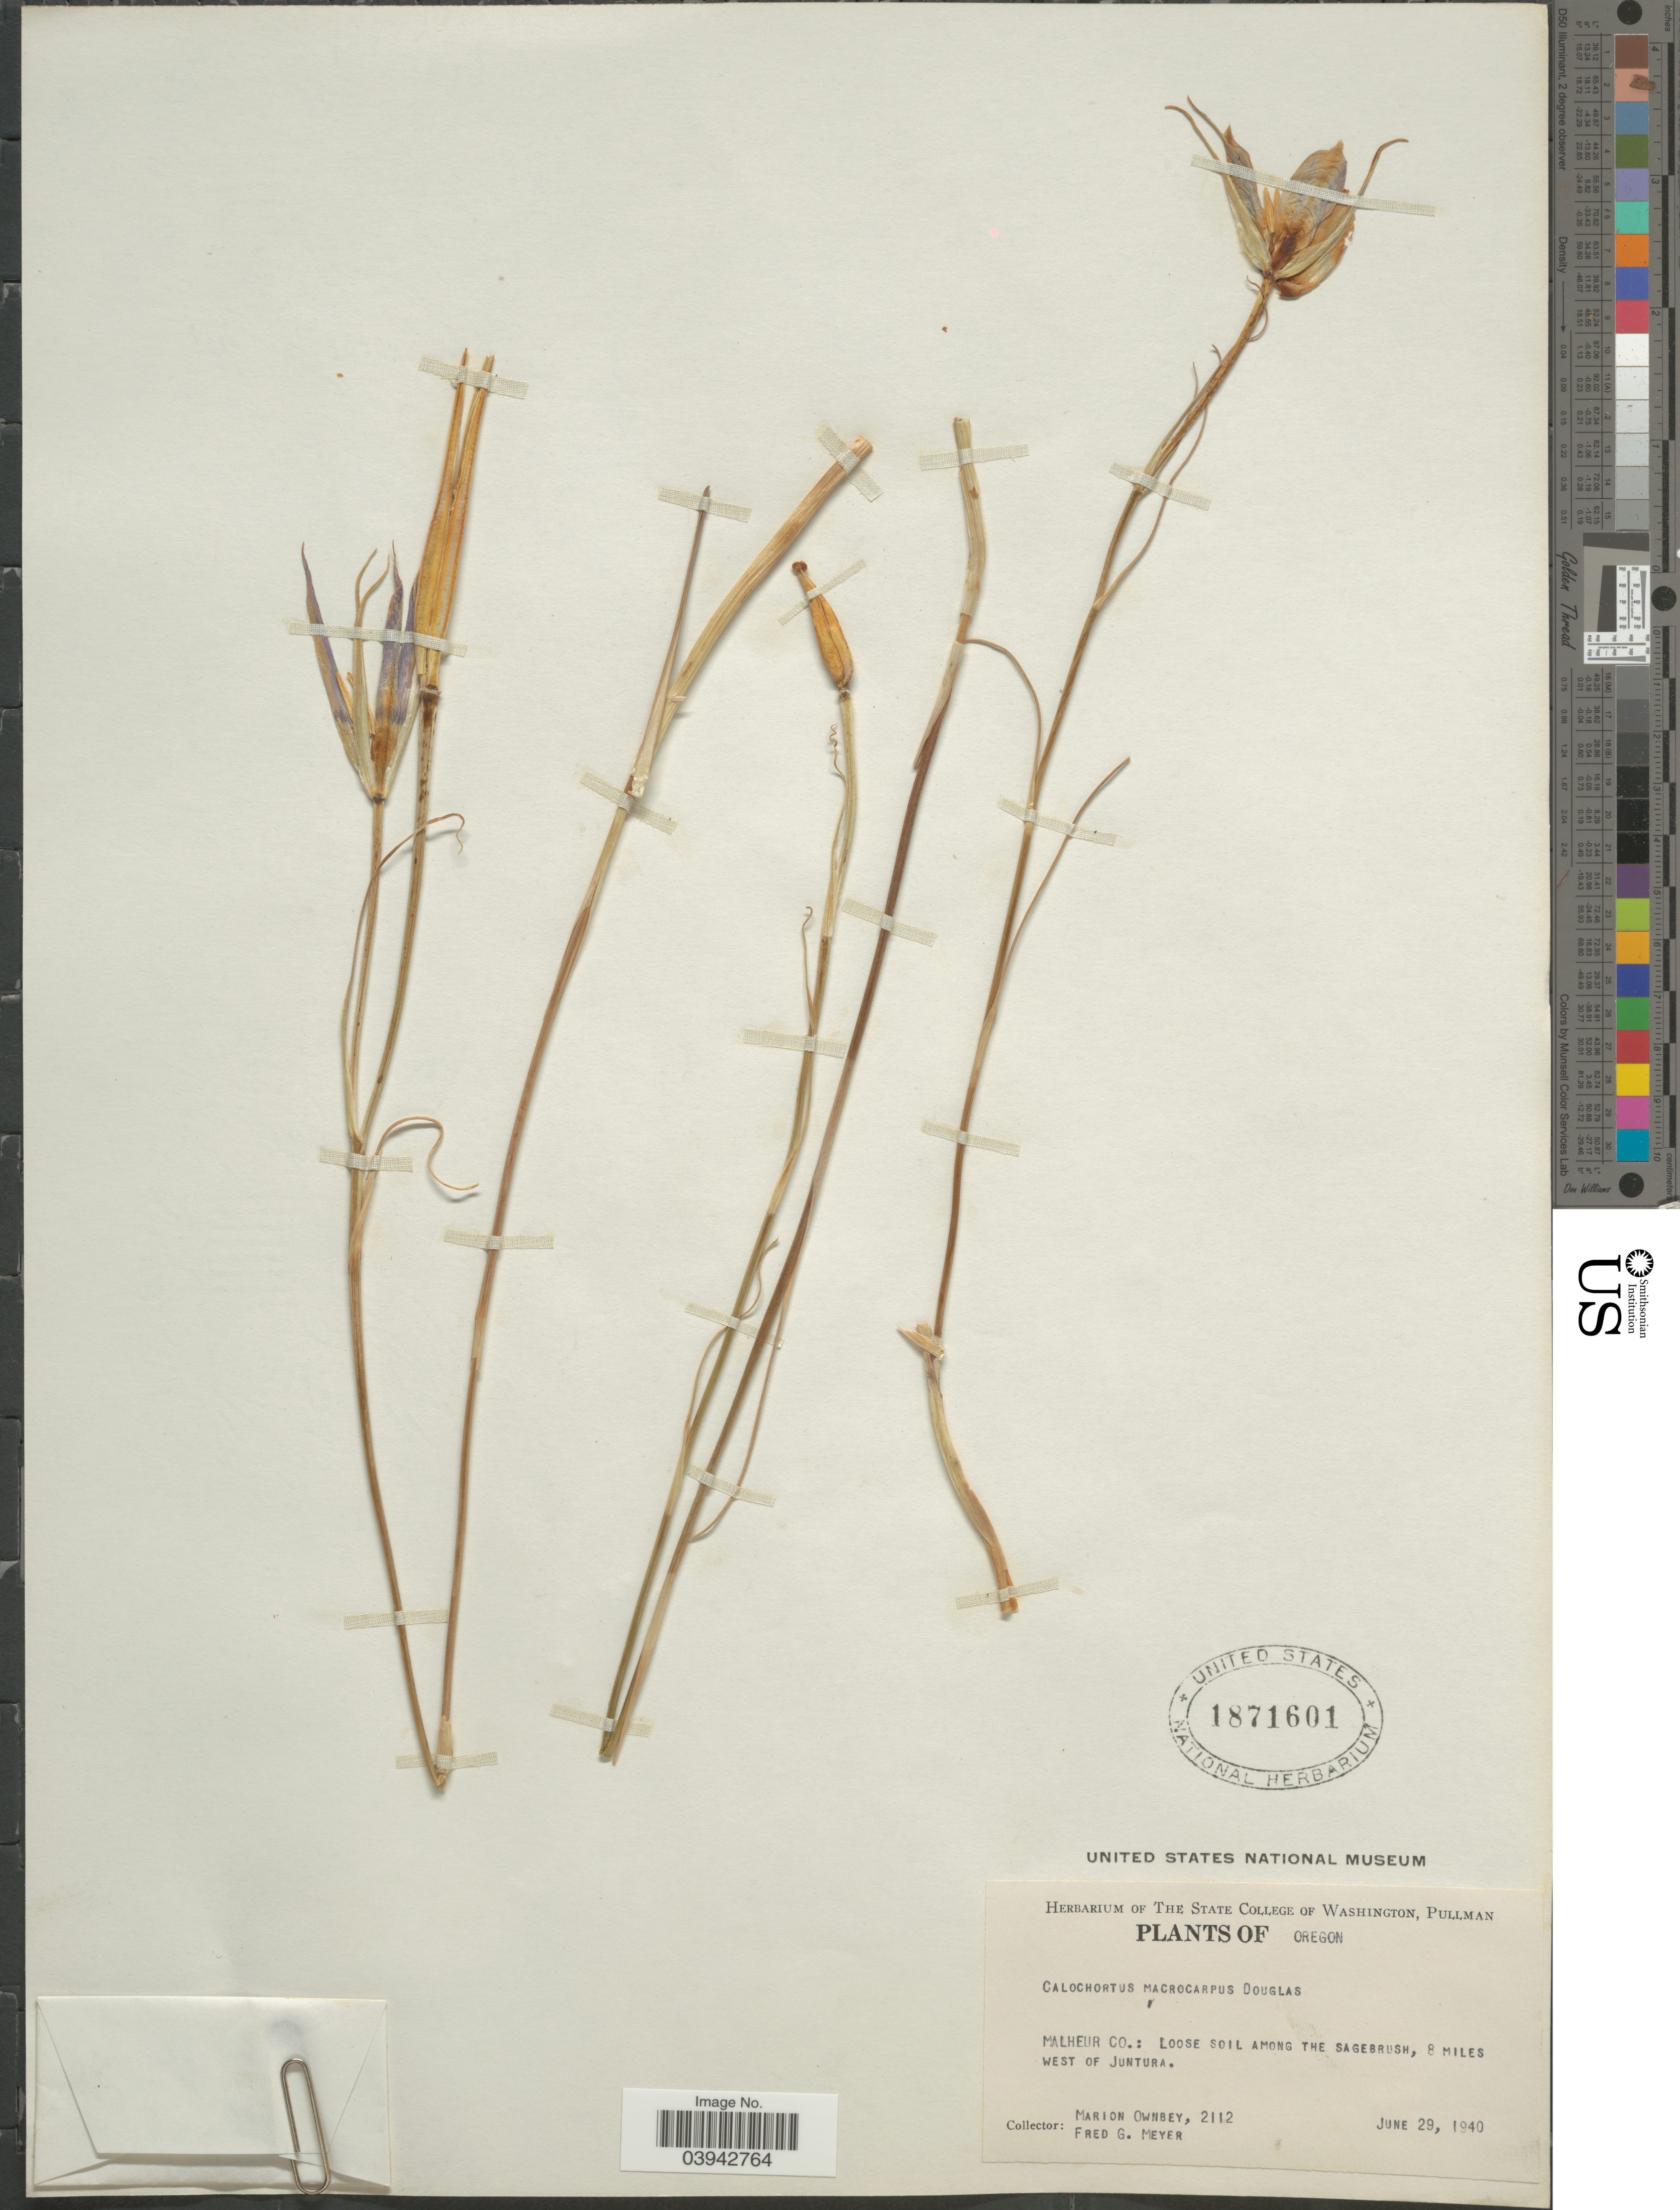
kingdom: Plantae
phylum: Tracheophyta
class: Liliopsida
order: Liliales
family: Liliaceae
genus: Calochortus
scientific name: Calochortus macrocarpus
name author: Douglas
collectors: M. Ownbey & F. G. Meyer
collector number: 2112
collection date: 1940-06-29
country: United States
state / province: Oregon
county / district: Malheur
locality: Malheur Co.: Loose soil among the Sagebrush, 8 miles west of Juntura.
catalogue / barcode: US 1871601